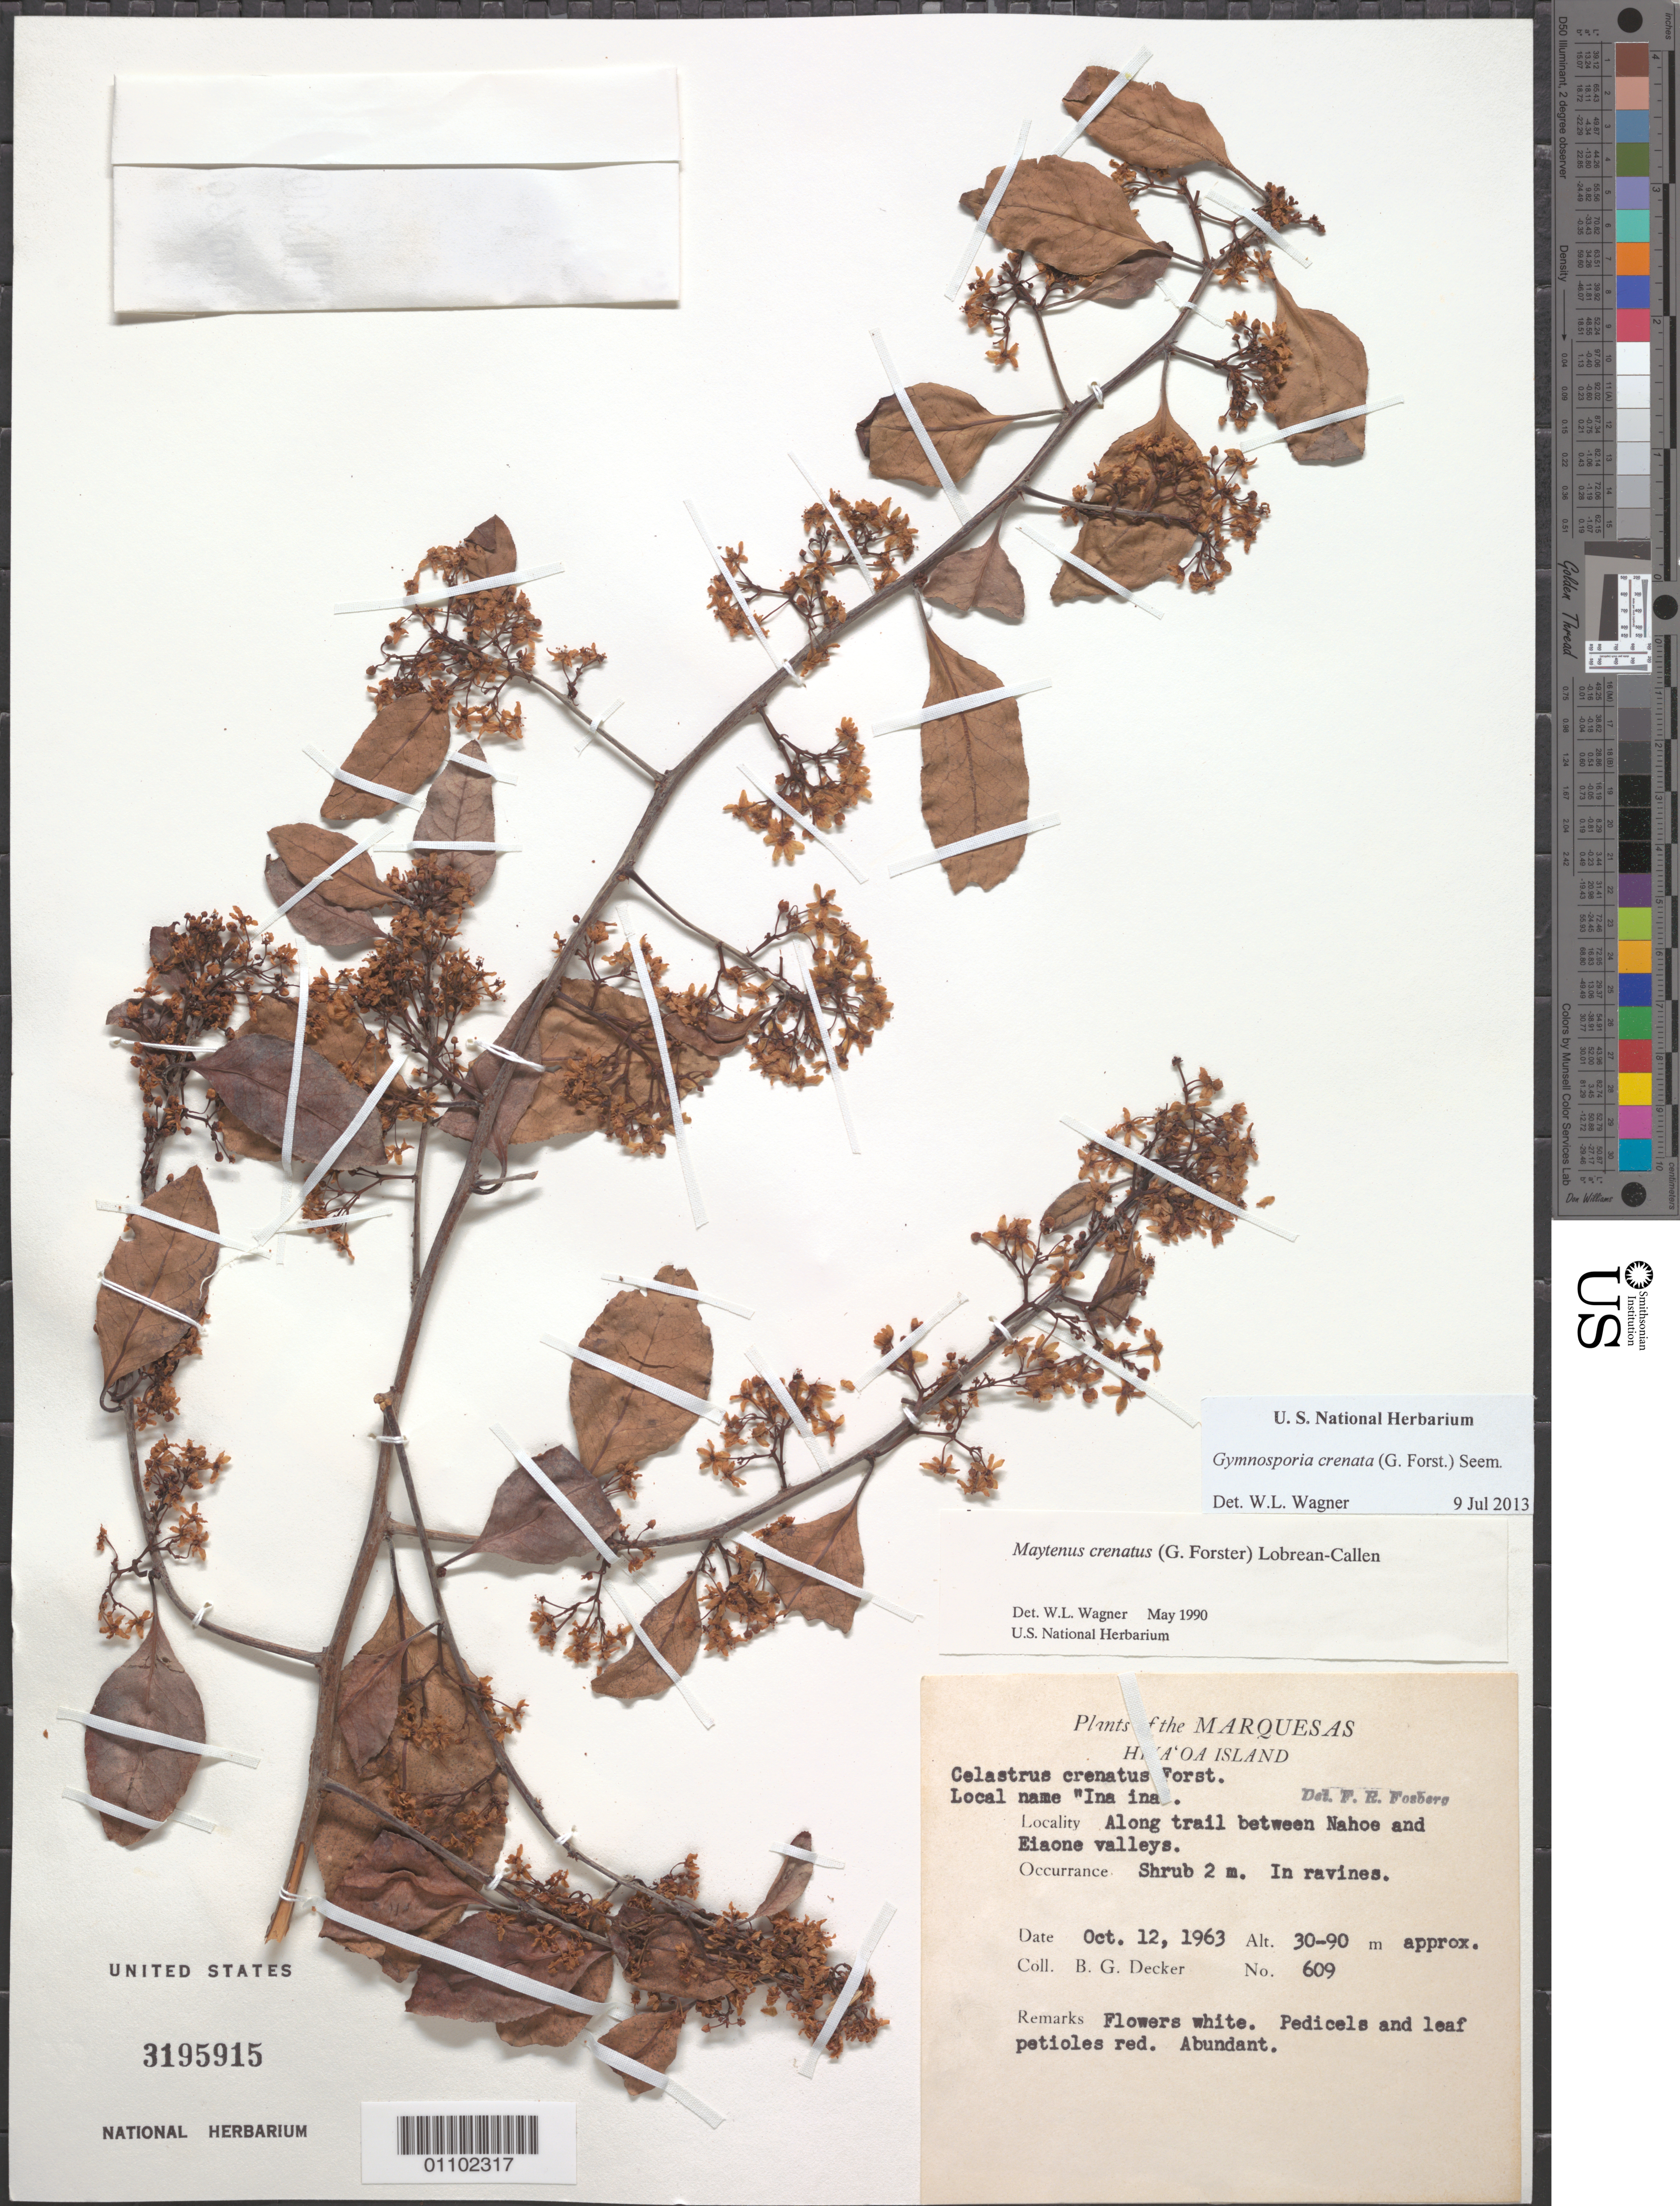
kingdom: Plantae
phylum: Tracheophyta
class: Magnoliopsida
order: Celastrales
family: Celastraceae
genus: Gymnosporia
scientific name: Gymnosporia crenata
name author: (G. Forst.) Seem.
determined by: Wagner, W. L., (BOT), Smithsonian Institution - National Museum of Natural History (UNITED STATES)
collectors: B. G. Decker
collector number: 609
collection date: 1963-10-12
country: French Polynesia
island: Hiva Oa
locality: along trail between Nahoe and Eiaone valleys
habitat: In ravines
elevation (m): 30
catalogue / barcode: US 3195915